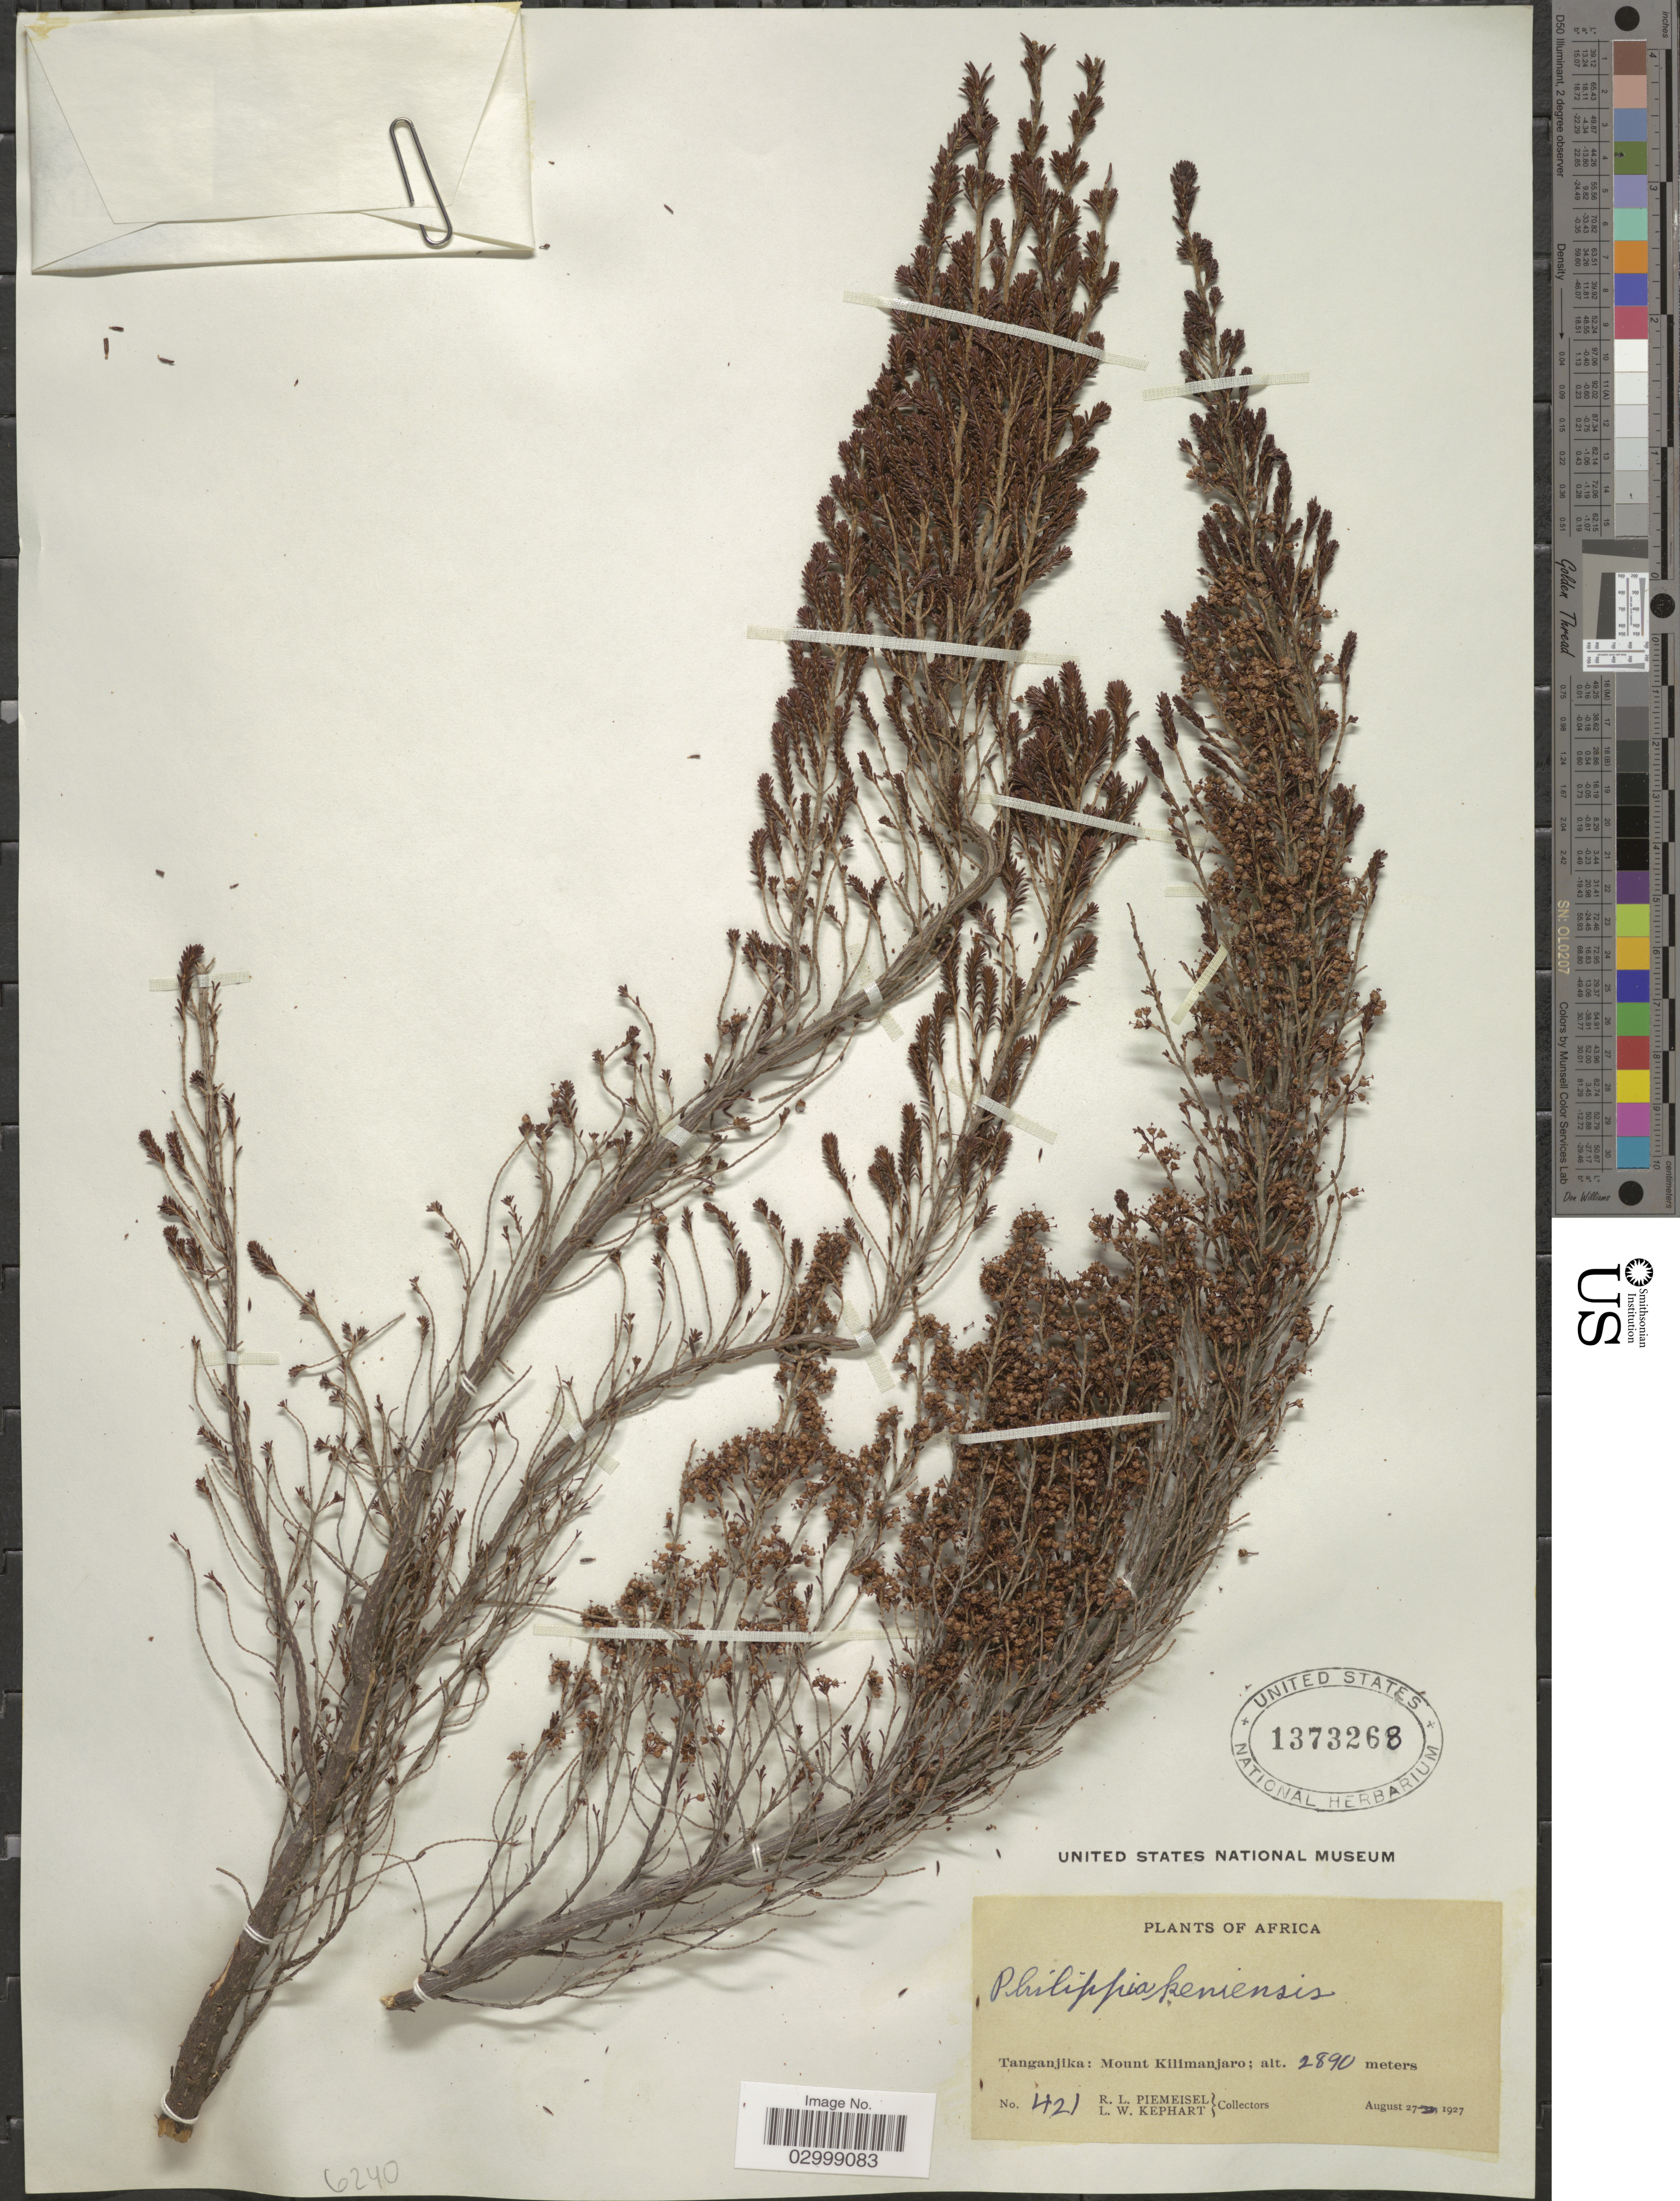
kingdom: Plantae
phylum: Tracheophyta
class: Magnoliopsida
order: Ericales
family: Ericaceae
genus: Philippia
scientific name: Philippia keniensis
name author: S. Moore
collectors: R. L. Piemeisel & L. W. Kephart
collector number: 421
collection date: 1927-08-27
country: Tanzania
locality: Tanganjika: Mount Kilimanjaro.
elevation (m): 2890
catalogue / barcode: US 1373268